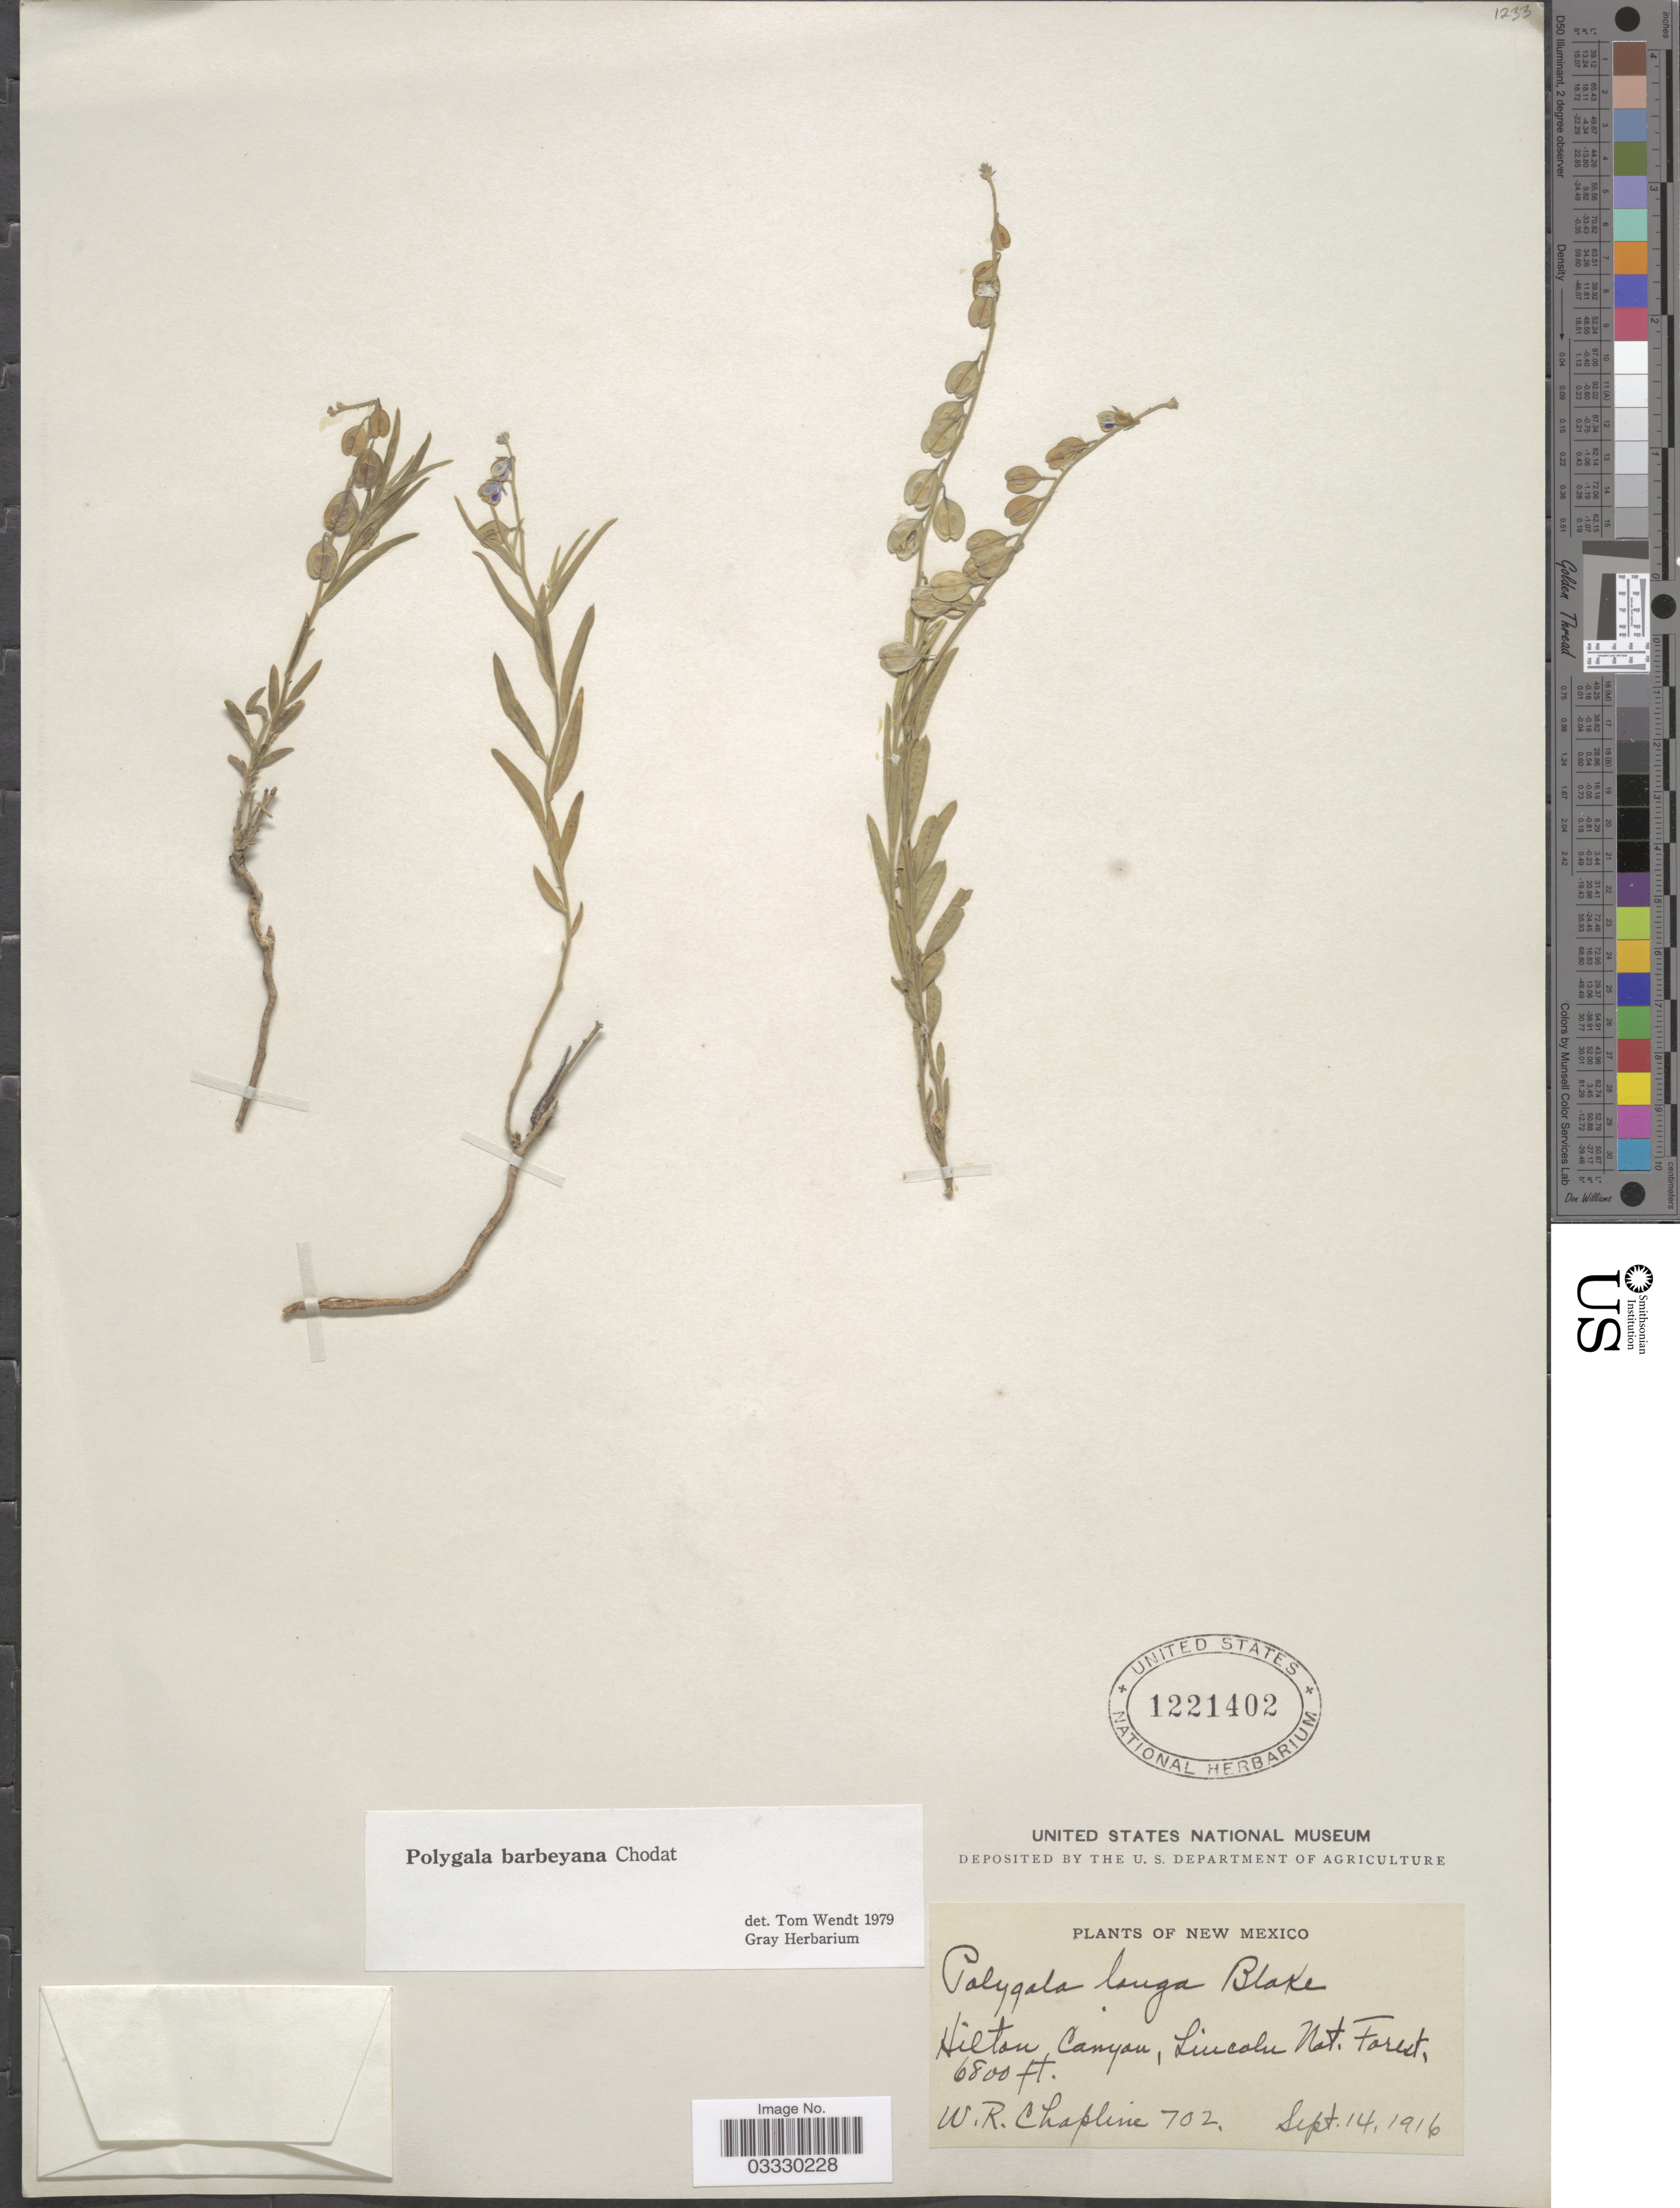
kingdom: Plantae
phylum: Tracheophyta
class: Magnoliopsida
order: Fabales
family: Polygalaceae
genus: Hebecarpa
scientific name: Hebecarpa barbeyana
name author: (Chodat) J.R. Abbott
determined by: Strong, Mark T., (BOT), Smithsonian Institution - National Museum of Natural History (UNITED STATES)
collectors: W. Chapline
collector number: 702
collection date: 1916-09-14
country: United States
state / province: New Mexico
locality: Hilton Canyon, Lincoln Nat. Forest.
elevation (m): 2073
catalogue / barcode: US 1221402